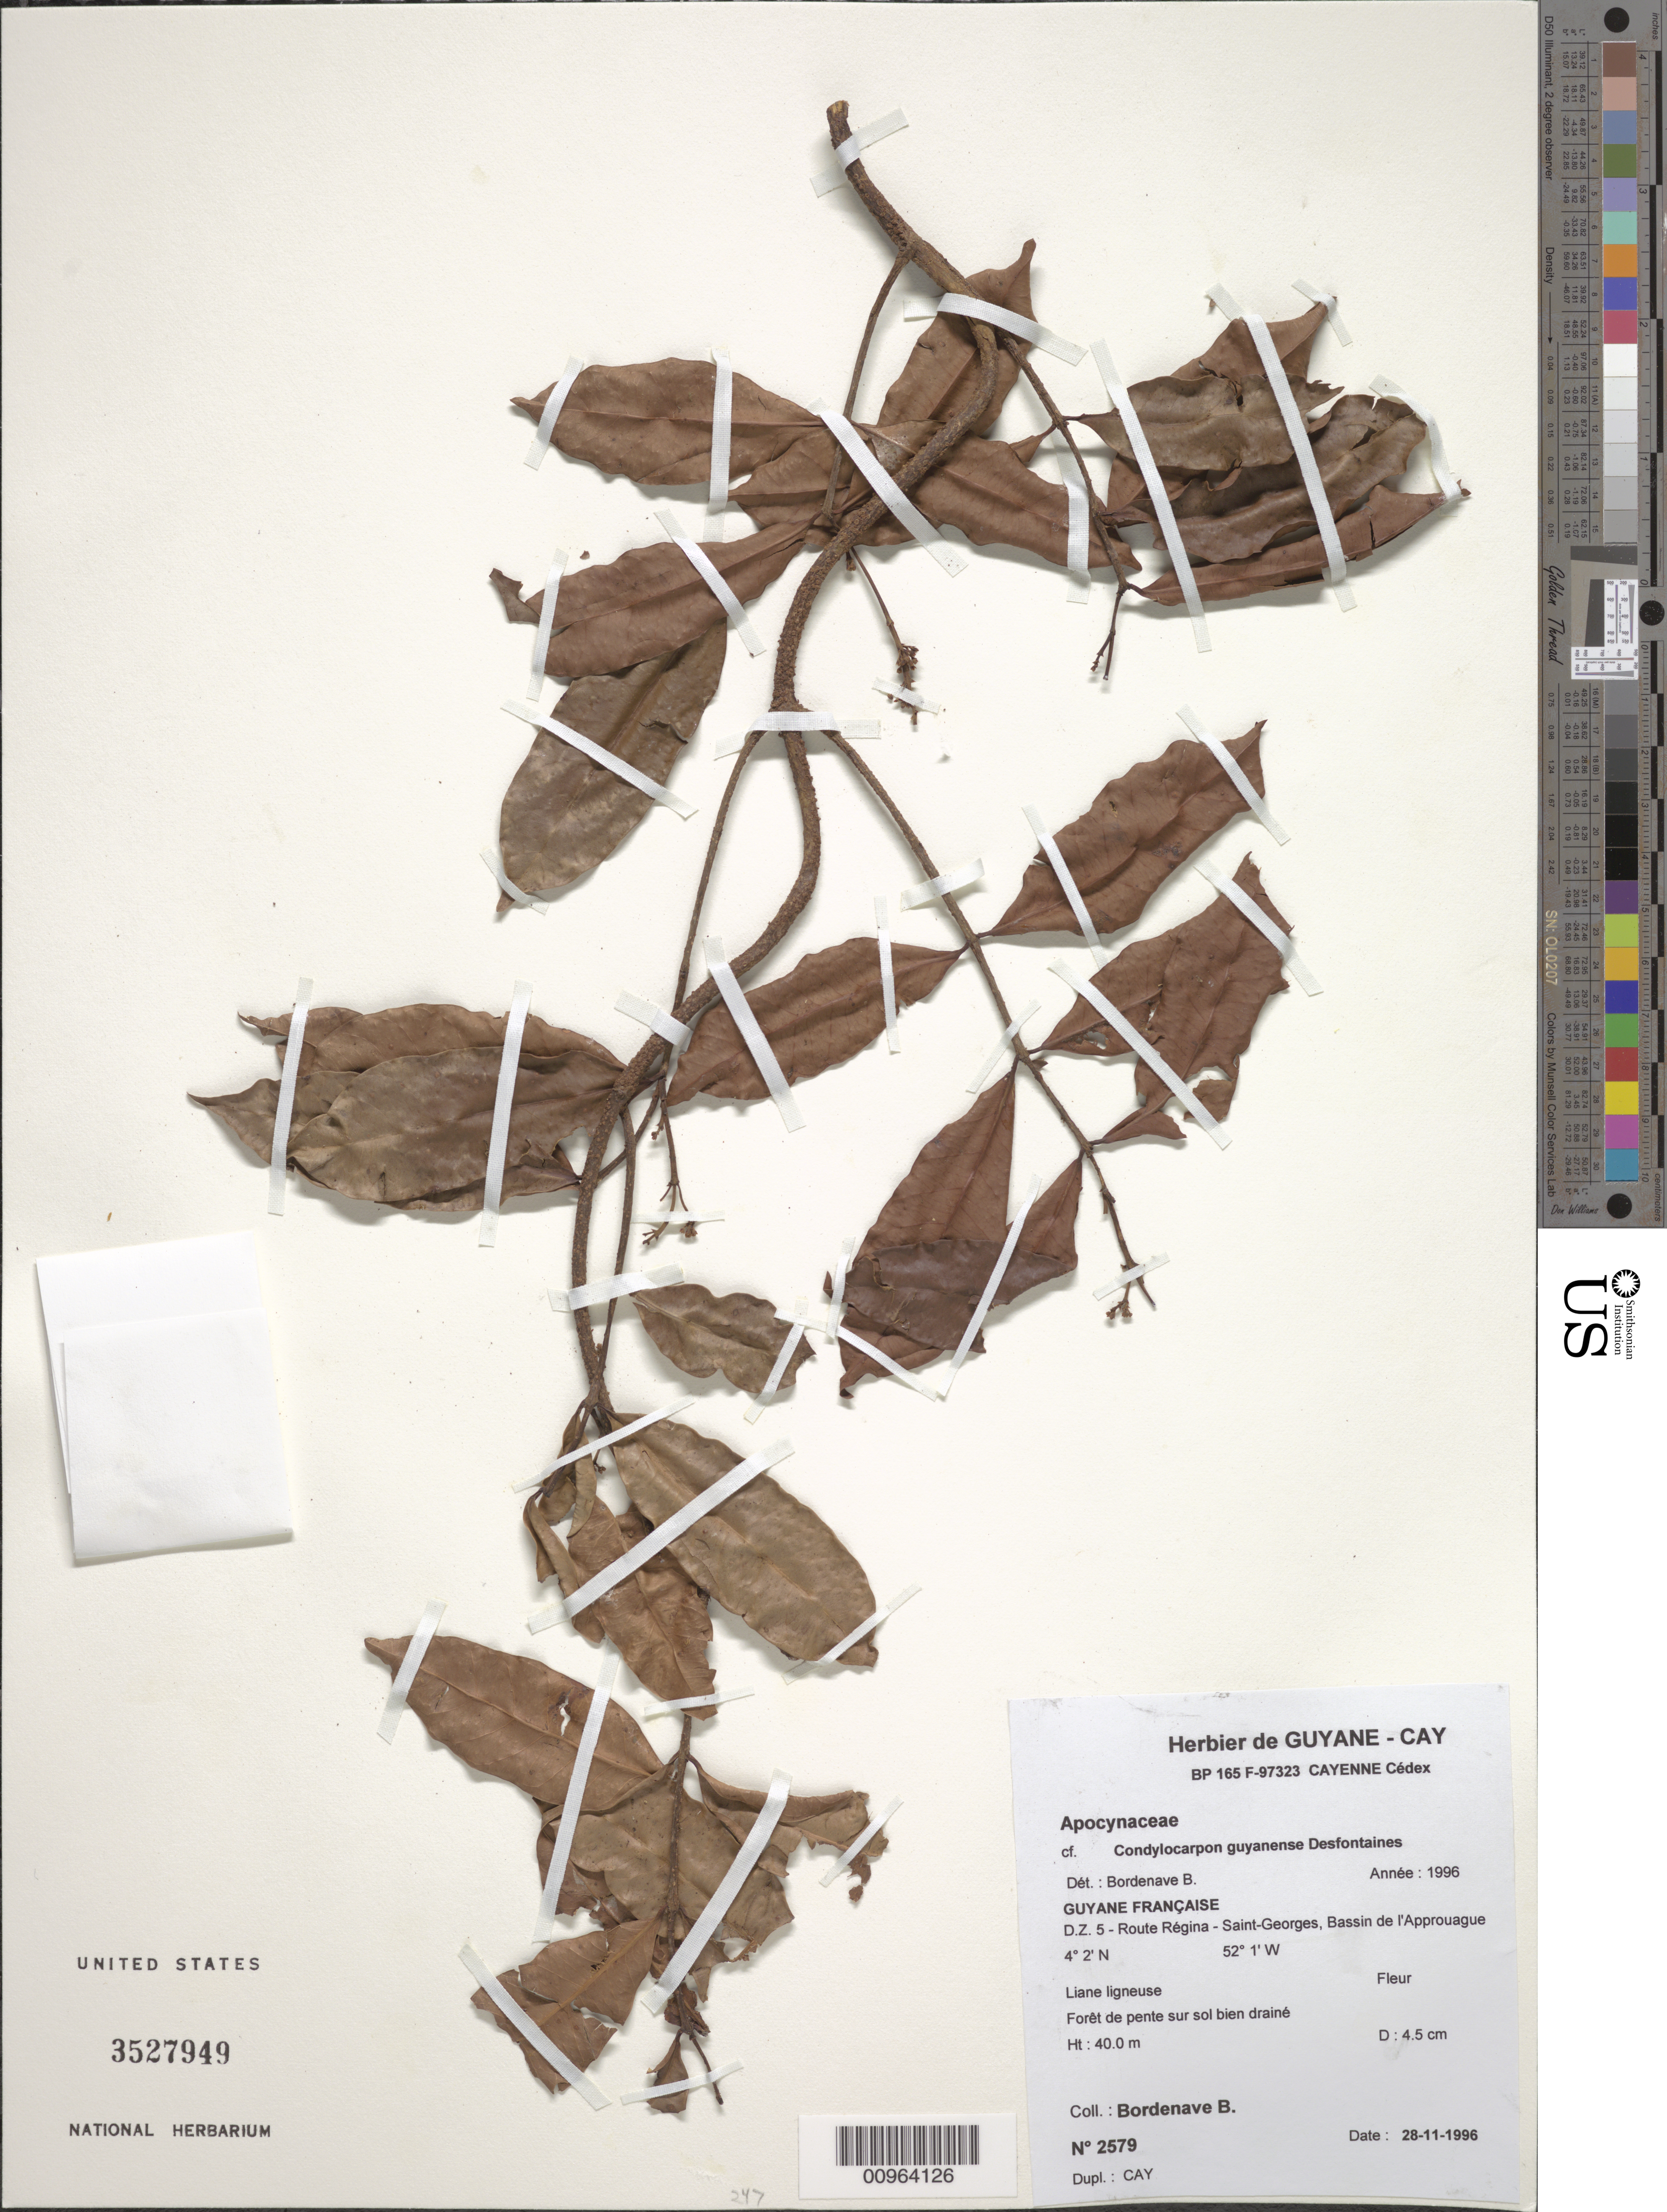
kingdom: Plantae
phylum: Tracheophyta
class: Magnoliopsida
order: Gentianales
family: Apocynaceae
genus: Condylocarpon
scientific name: Condylocarpon guyanense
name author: Desf.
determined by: Bordenave, B.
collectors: B. Bordenave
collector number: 2579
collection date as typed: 28-Nov-96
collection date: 1996-11-28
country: French Guiana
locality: Bassin de l'Approuague. D.Z. 5 - Route Régina - Saint-Georges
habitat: Foret de pente sur sol bien draine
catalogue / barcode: US 3527949